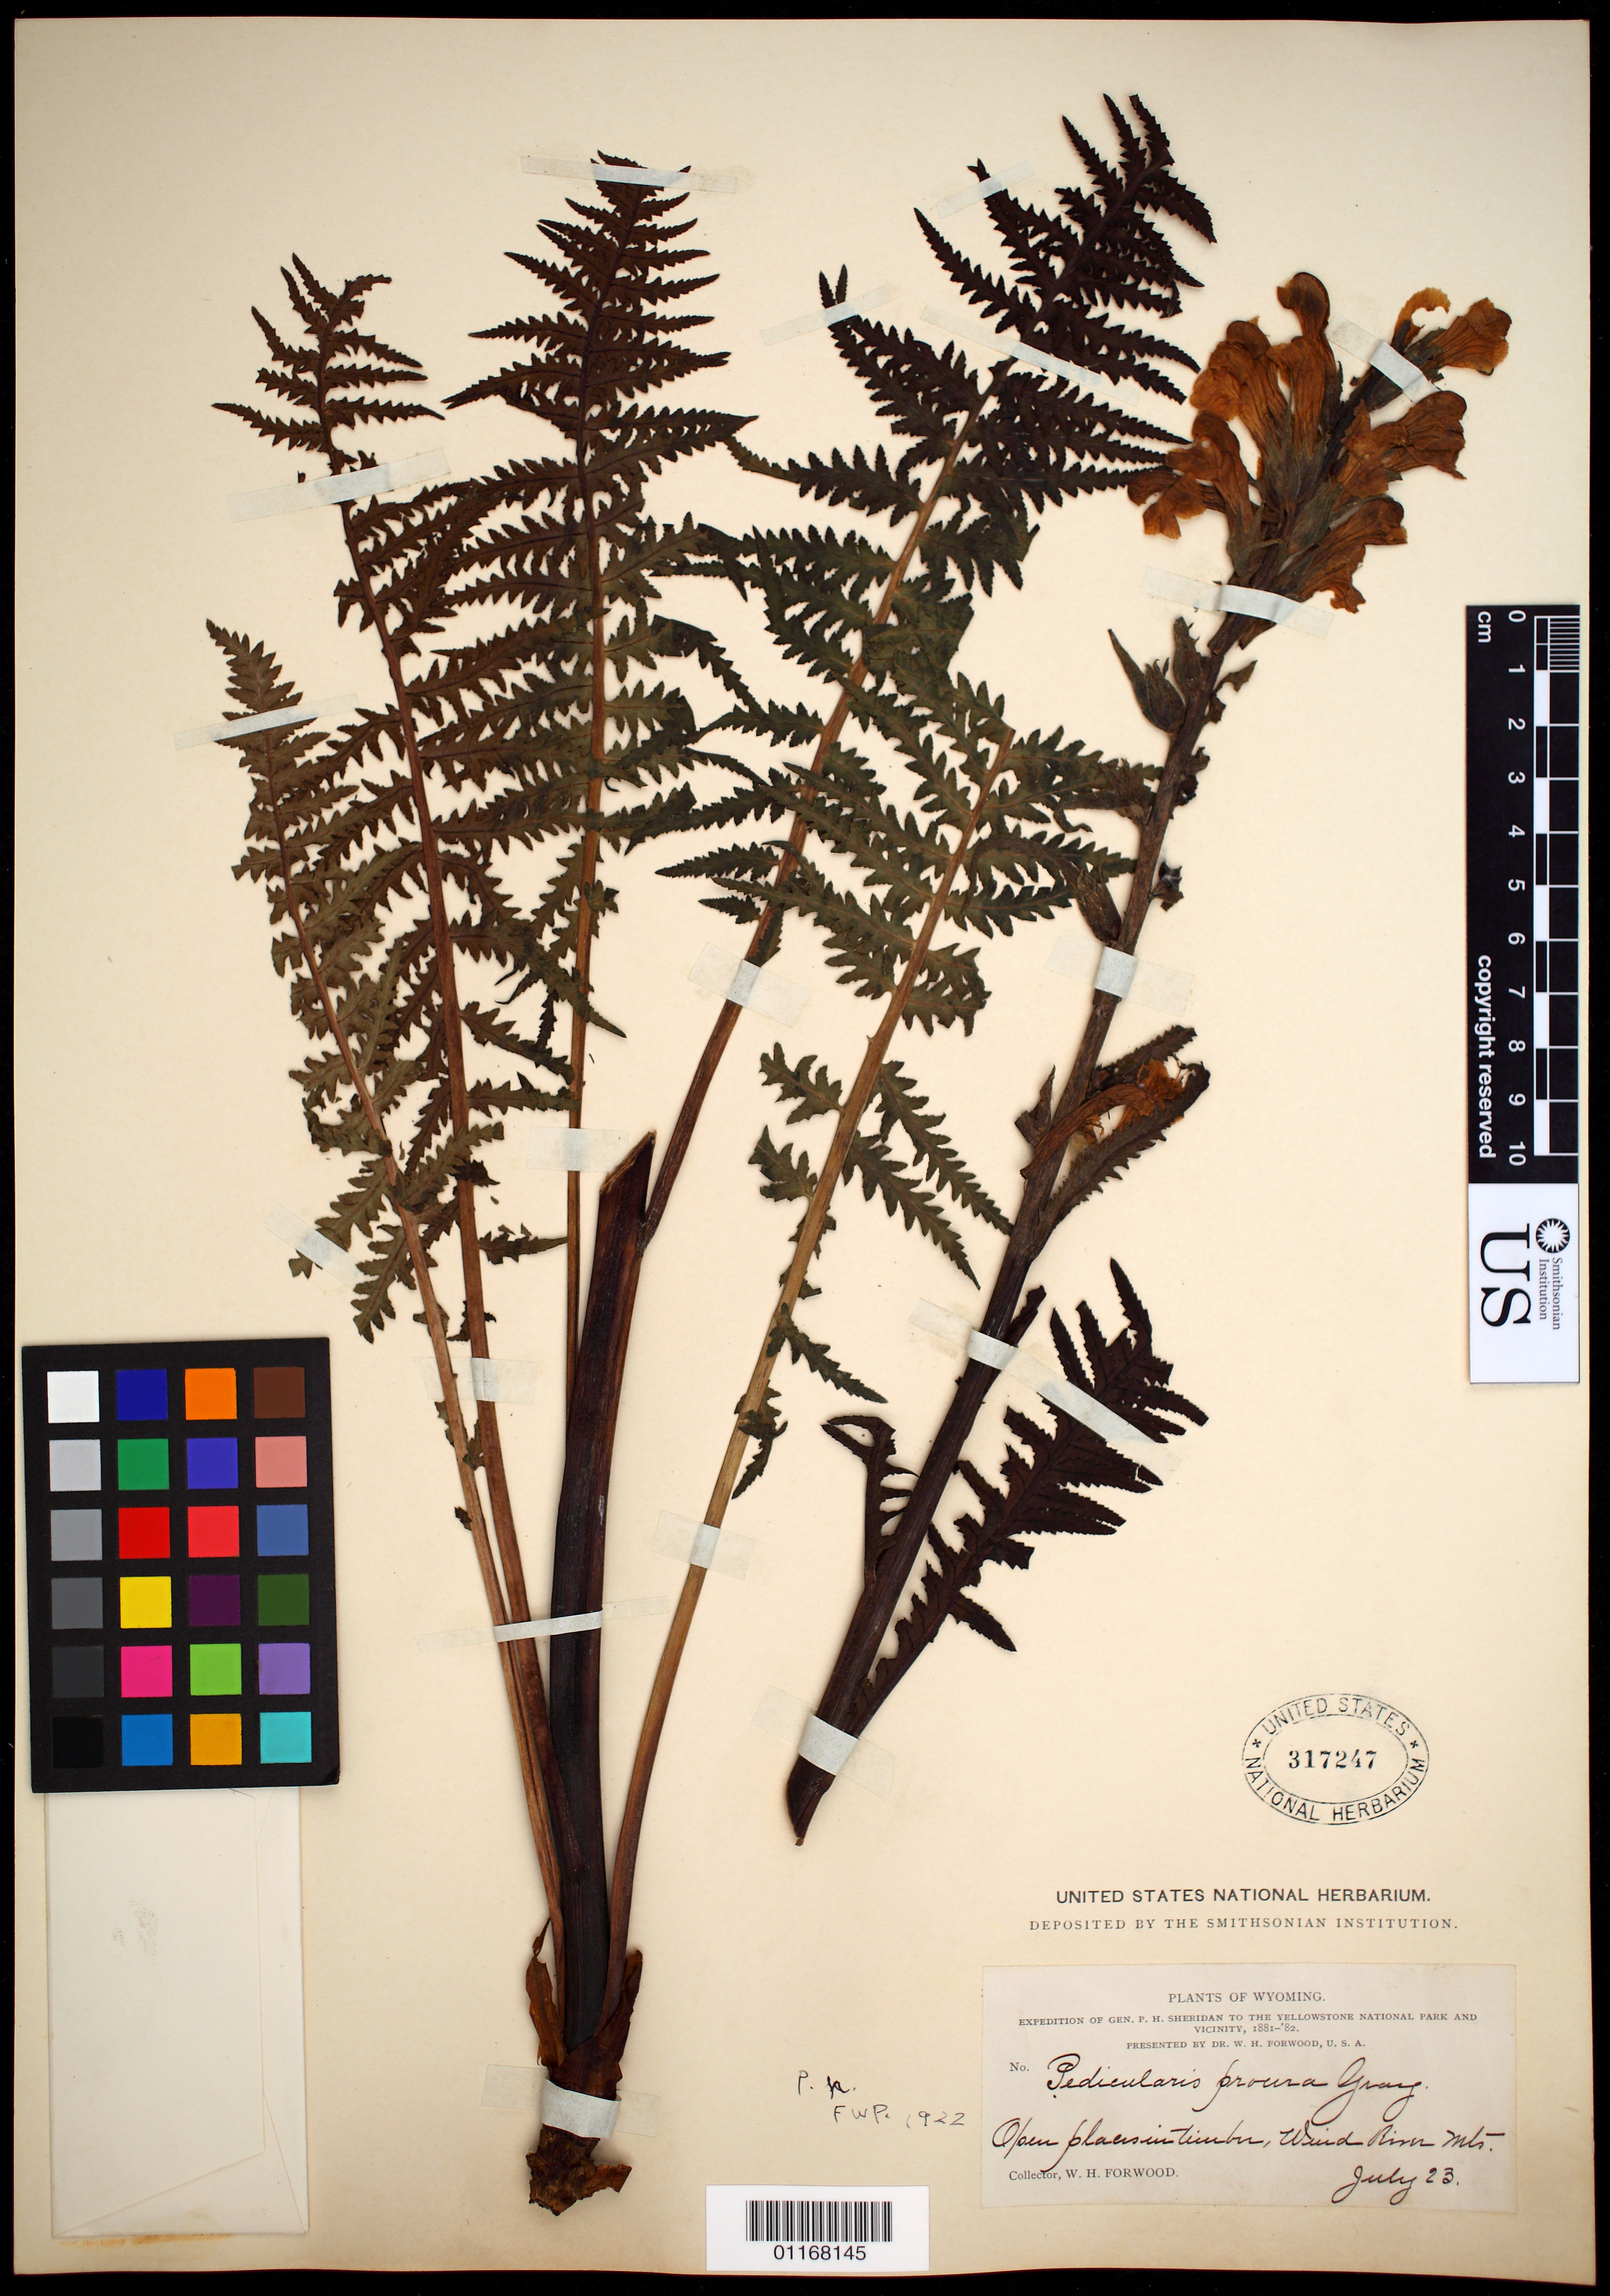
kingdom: Plantae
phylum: Tracheophyta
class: Magnoliopsida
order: Lamiales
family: Orobanchaceae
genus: Pedicularis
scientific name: Pedicularis procera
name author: A. Gray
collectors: W. Forwood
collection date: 1881-07-23 or 1882-07-23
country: United States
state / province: Wyoming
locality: Wind River Mts.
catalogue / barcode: US 317247